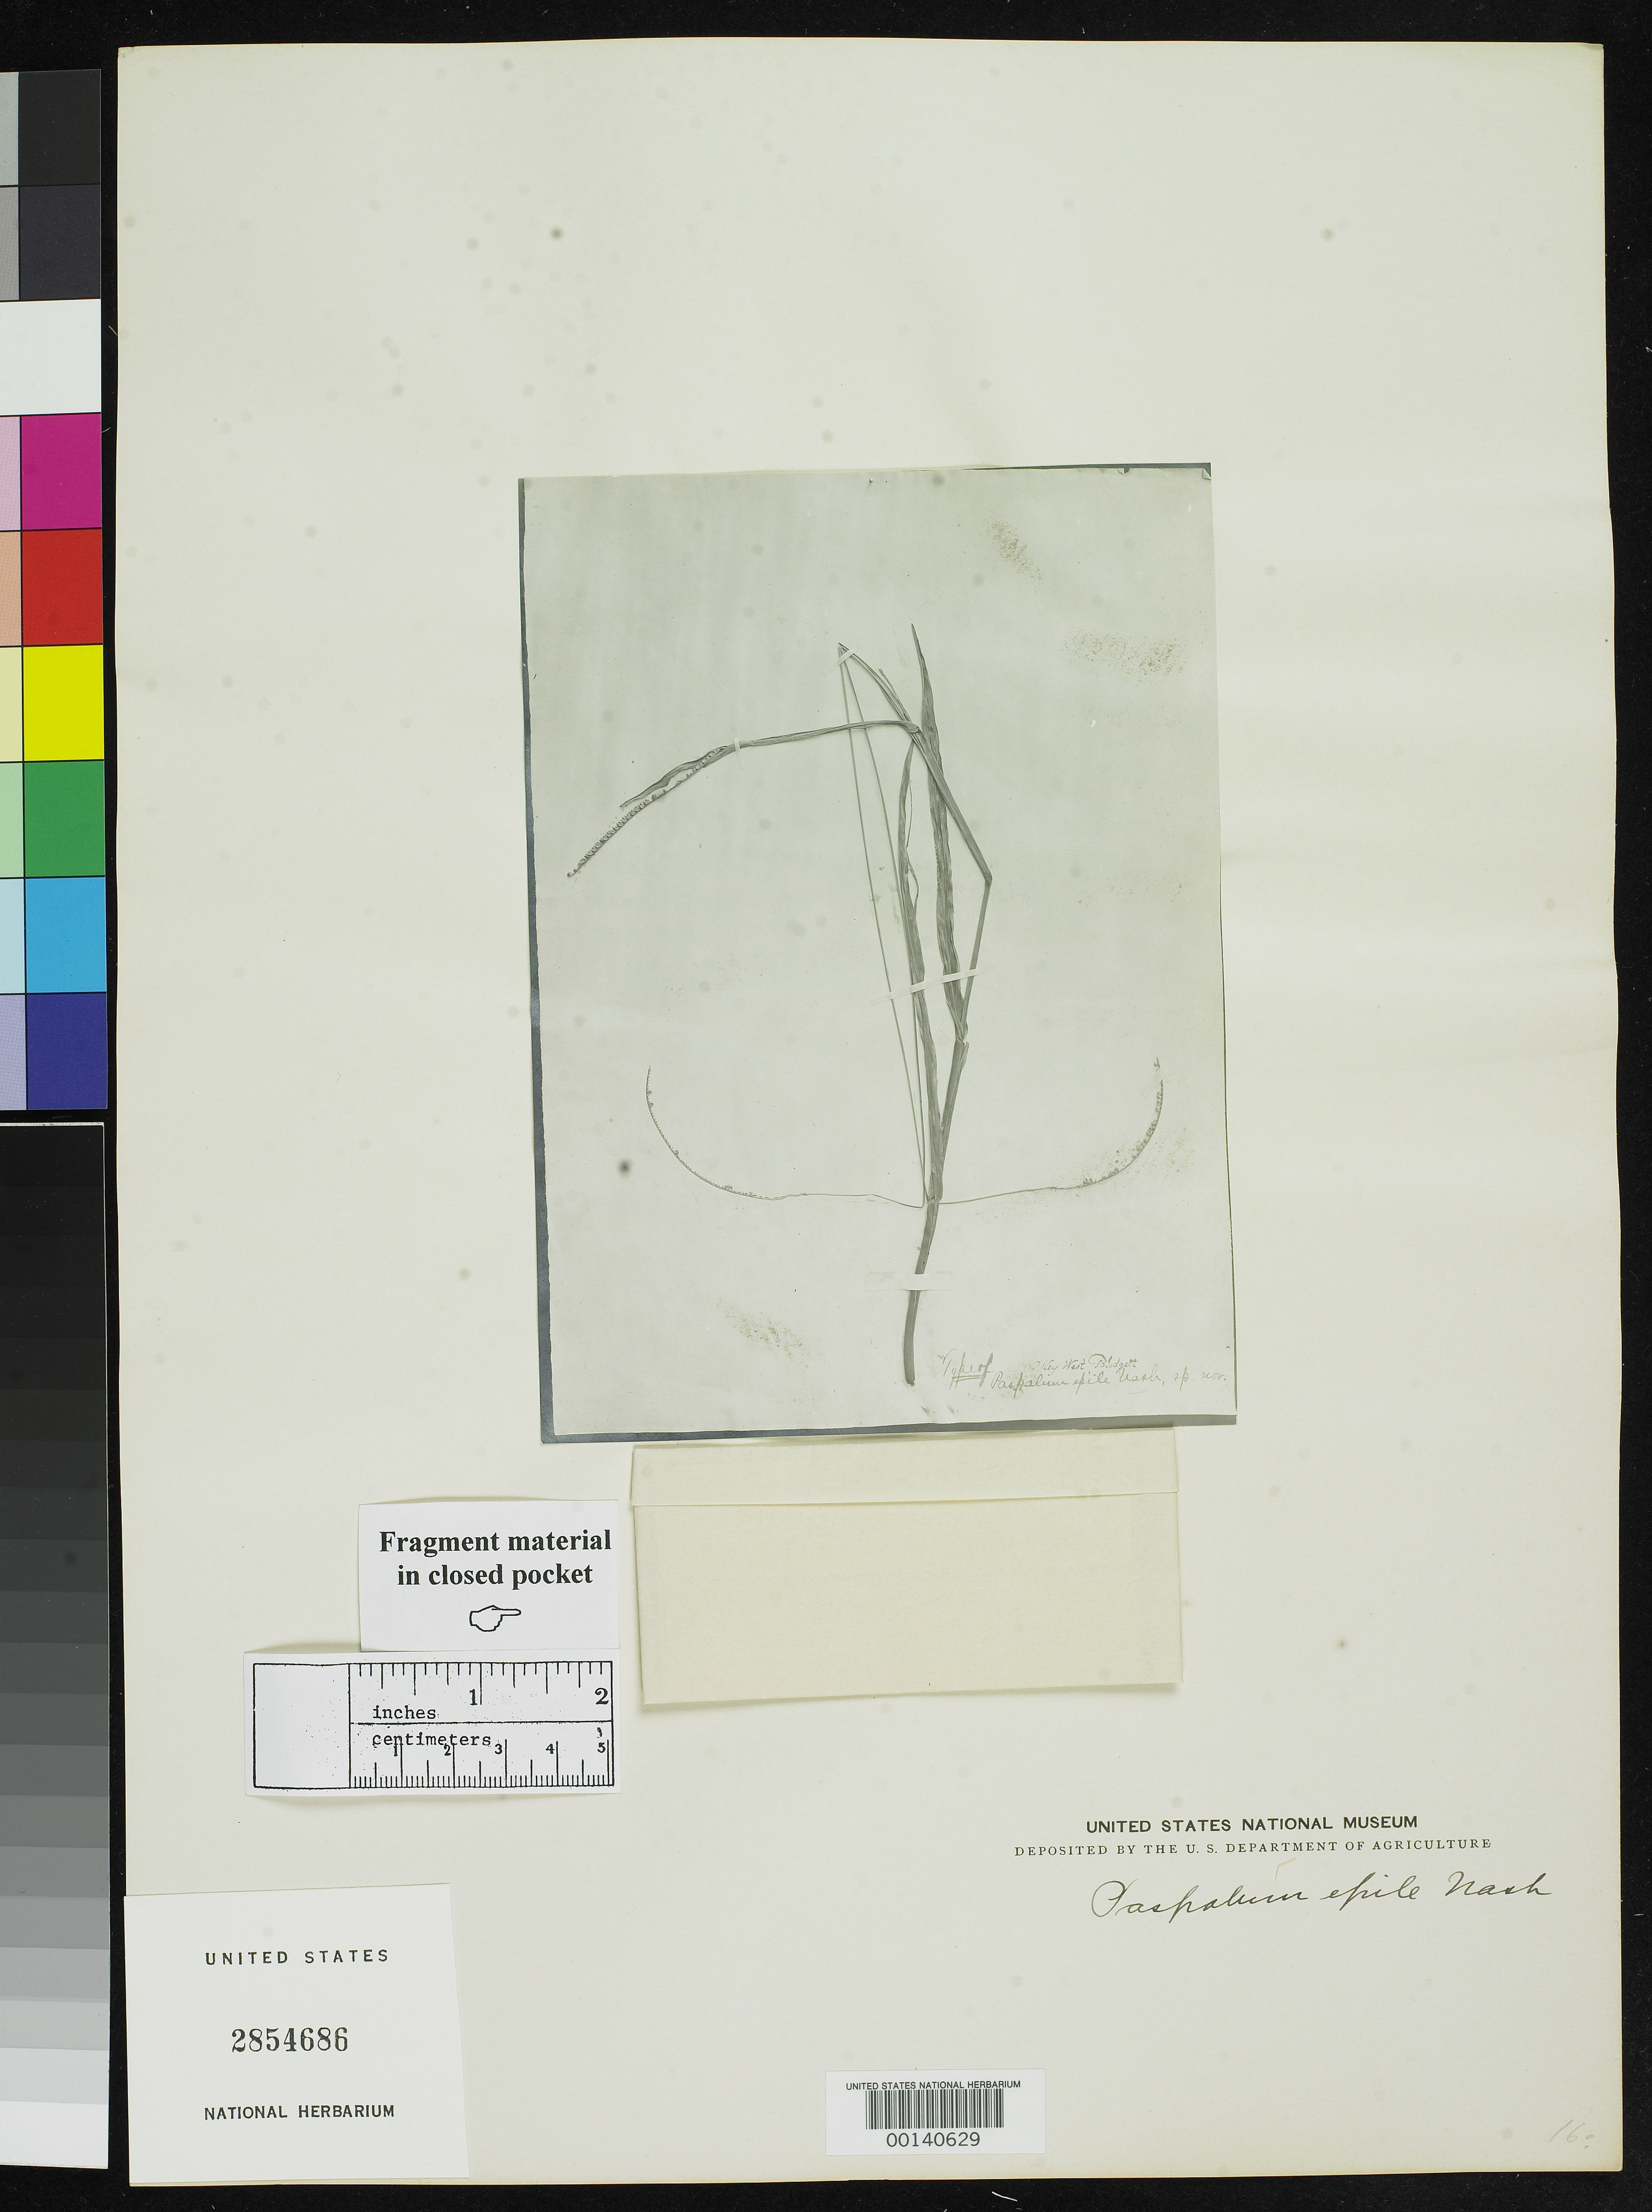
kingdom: Plantae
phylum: Tracheophyta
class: Liliopsida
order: Poales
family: Poaceae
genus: Paspalum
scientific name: Paspalum epile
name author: Nash in Small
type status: Type Fragment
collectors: J. L. Blodgett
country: United States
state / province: Florida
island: Key West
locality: Key West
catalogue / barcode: US 2854686